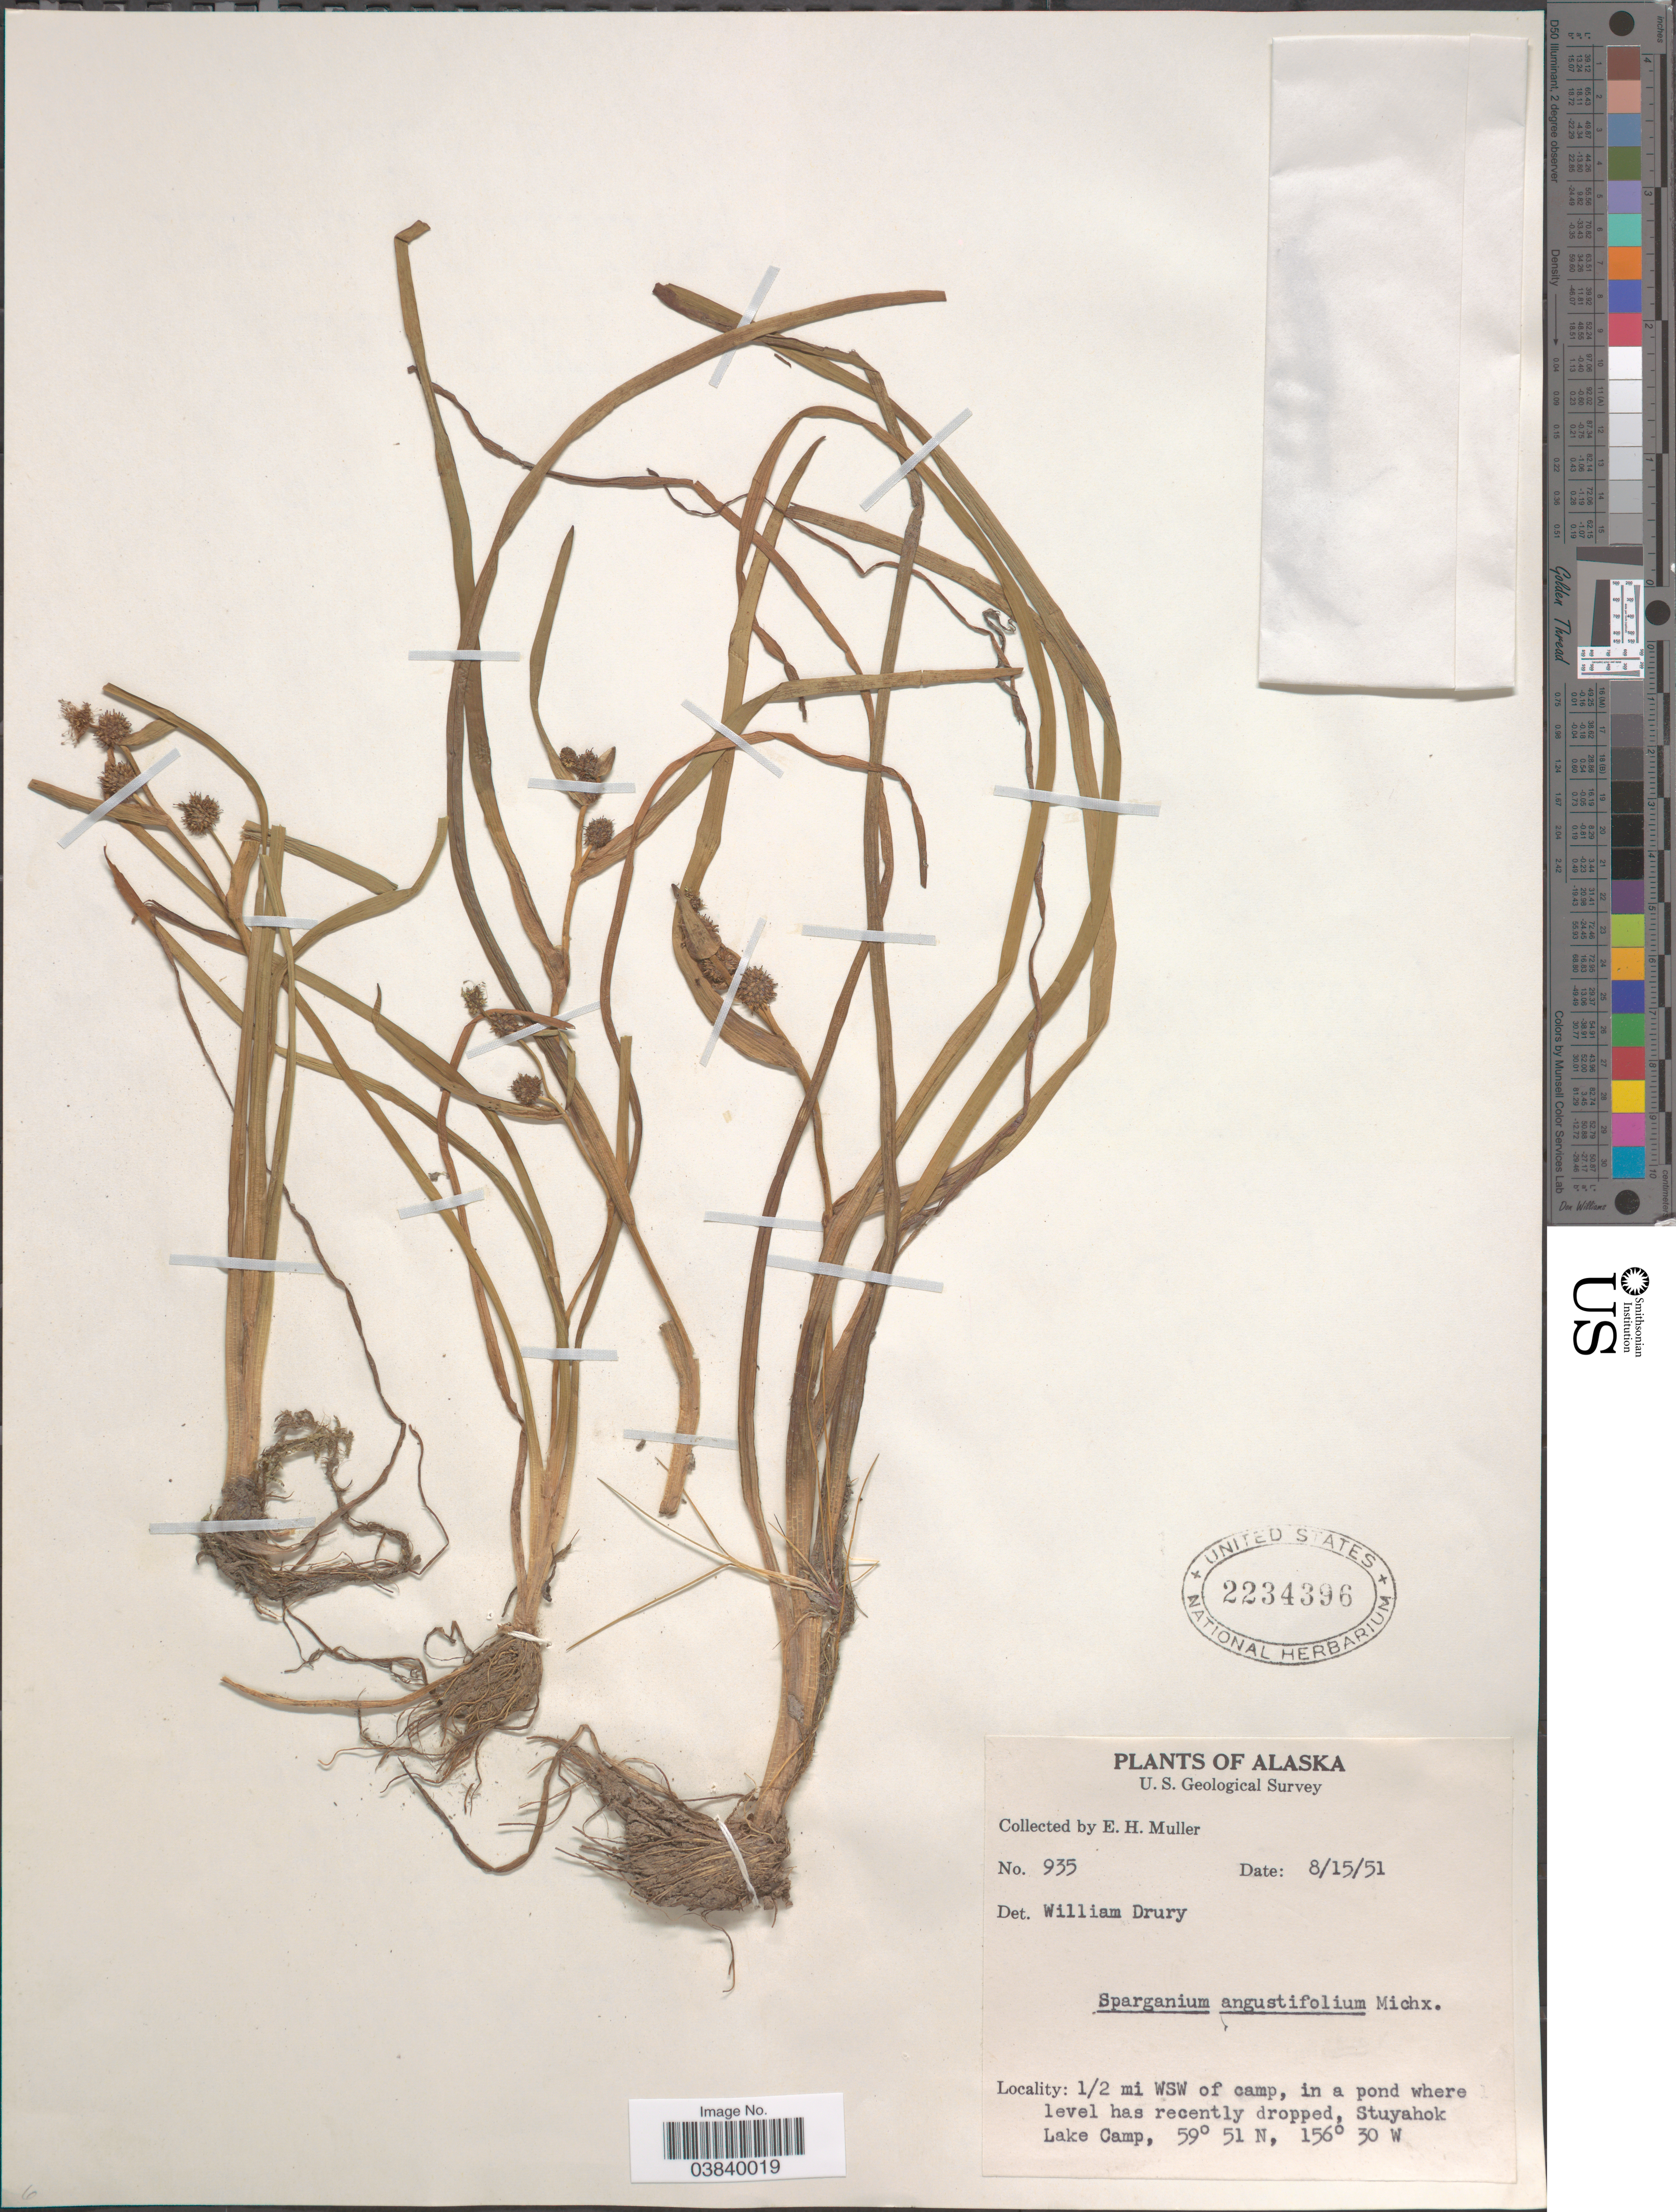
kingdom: Plantae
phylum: Tracheophyta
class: Liliopsida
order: Poales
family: Typhaceae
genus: Sparganium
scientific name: Sparganium angustifolium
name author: Michx.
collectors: E. H. Muller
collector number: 935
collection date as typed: Transcribed d/m/y: 15/8/51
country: United States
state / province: Alaska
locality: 1/2 mi WSW of camp, in a pond where level has recently dropped, Stuyahok Lake Camp.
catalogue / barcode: US 2234396